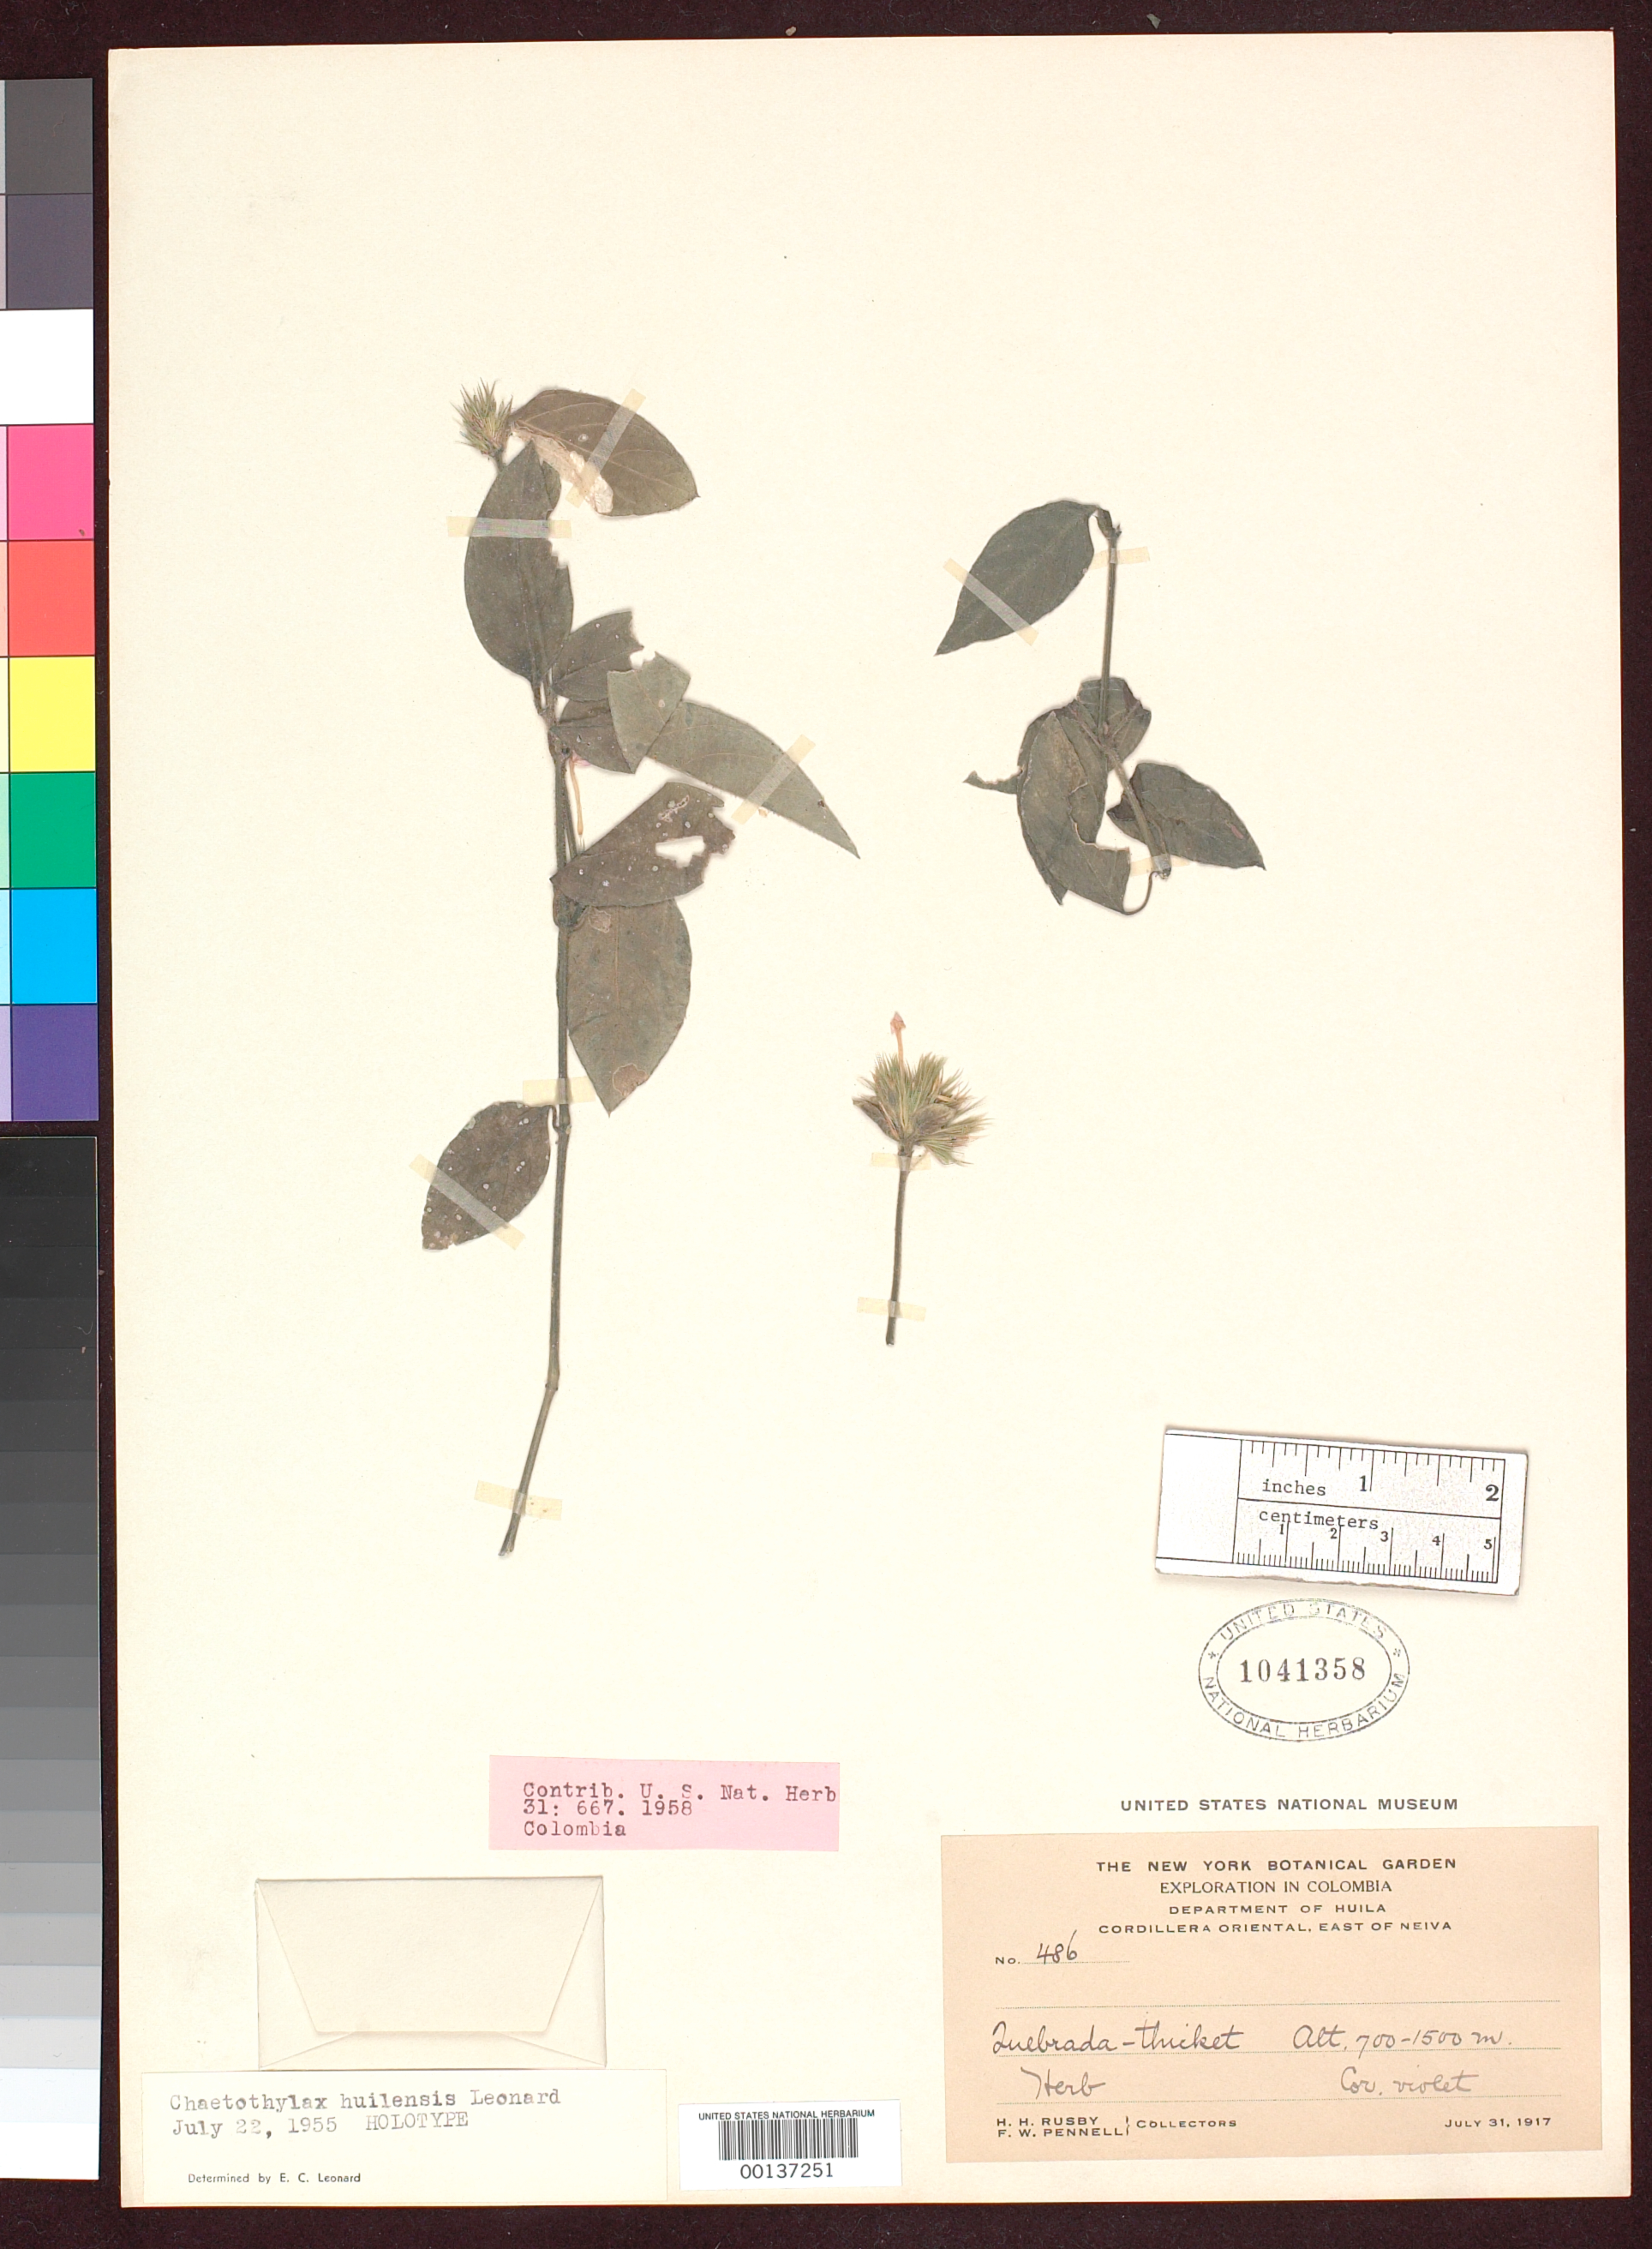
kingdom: Plantae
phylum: Tracheophyta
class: Magnoliopsida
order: Lamiales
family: Acanthaceae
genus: Chaetothylax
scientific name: Chaetothylax huilensis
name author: Leonard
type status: Holotype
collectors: H. H. Rusby & F. W. Pennell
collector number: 486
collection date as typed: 31 Jul 1917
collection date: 1917-07-31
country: Colombia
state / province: Huila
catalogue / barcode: US 1041358